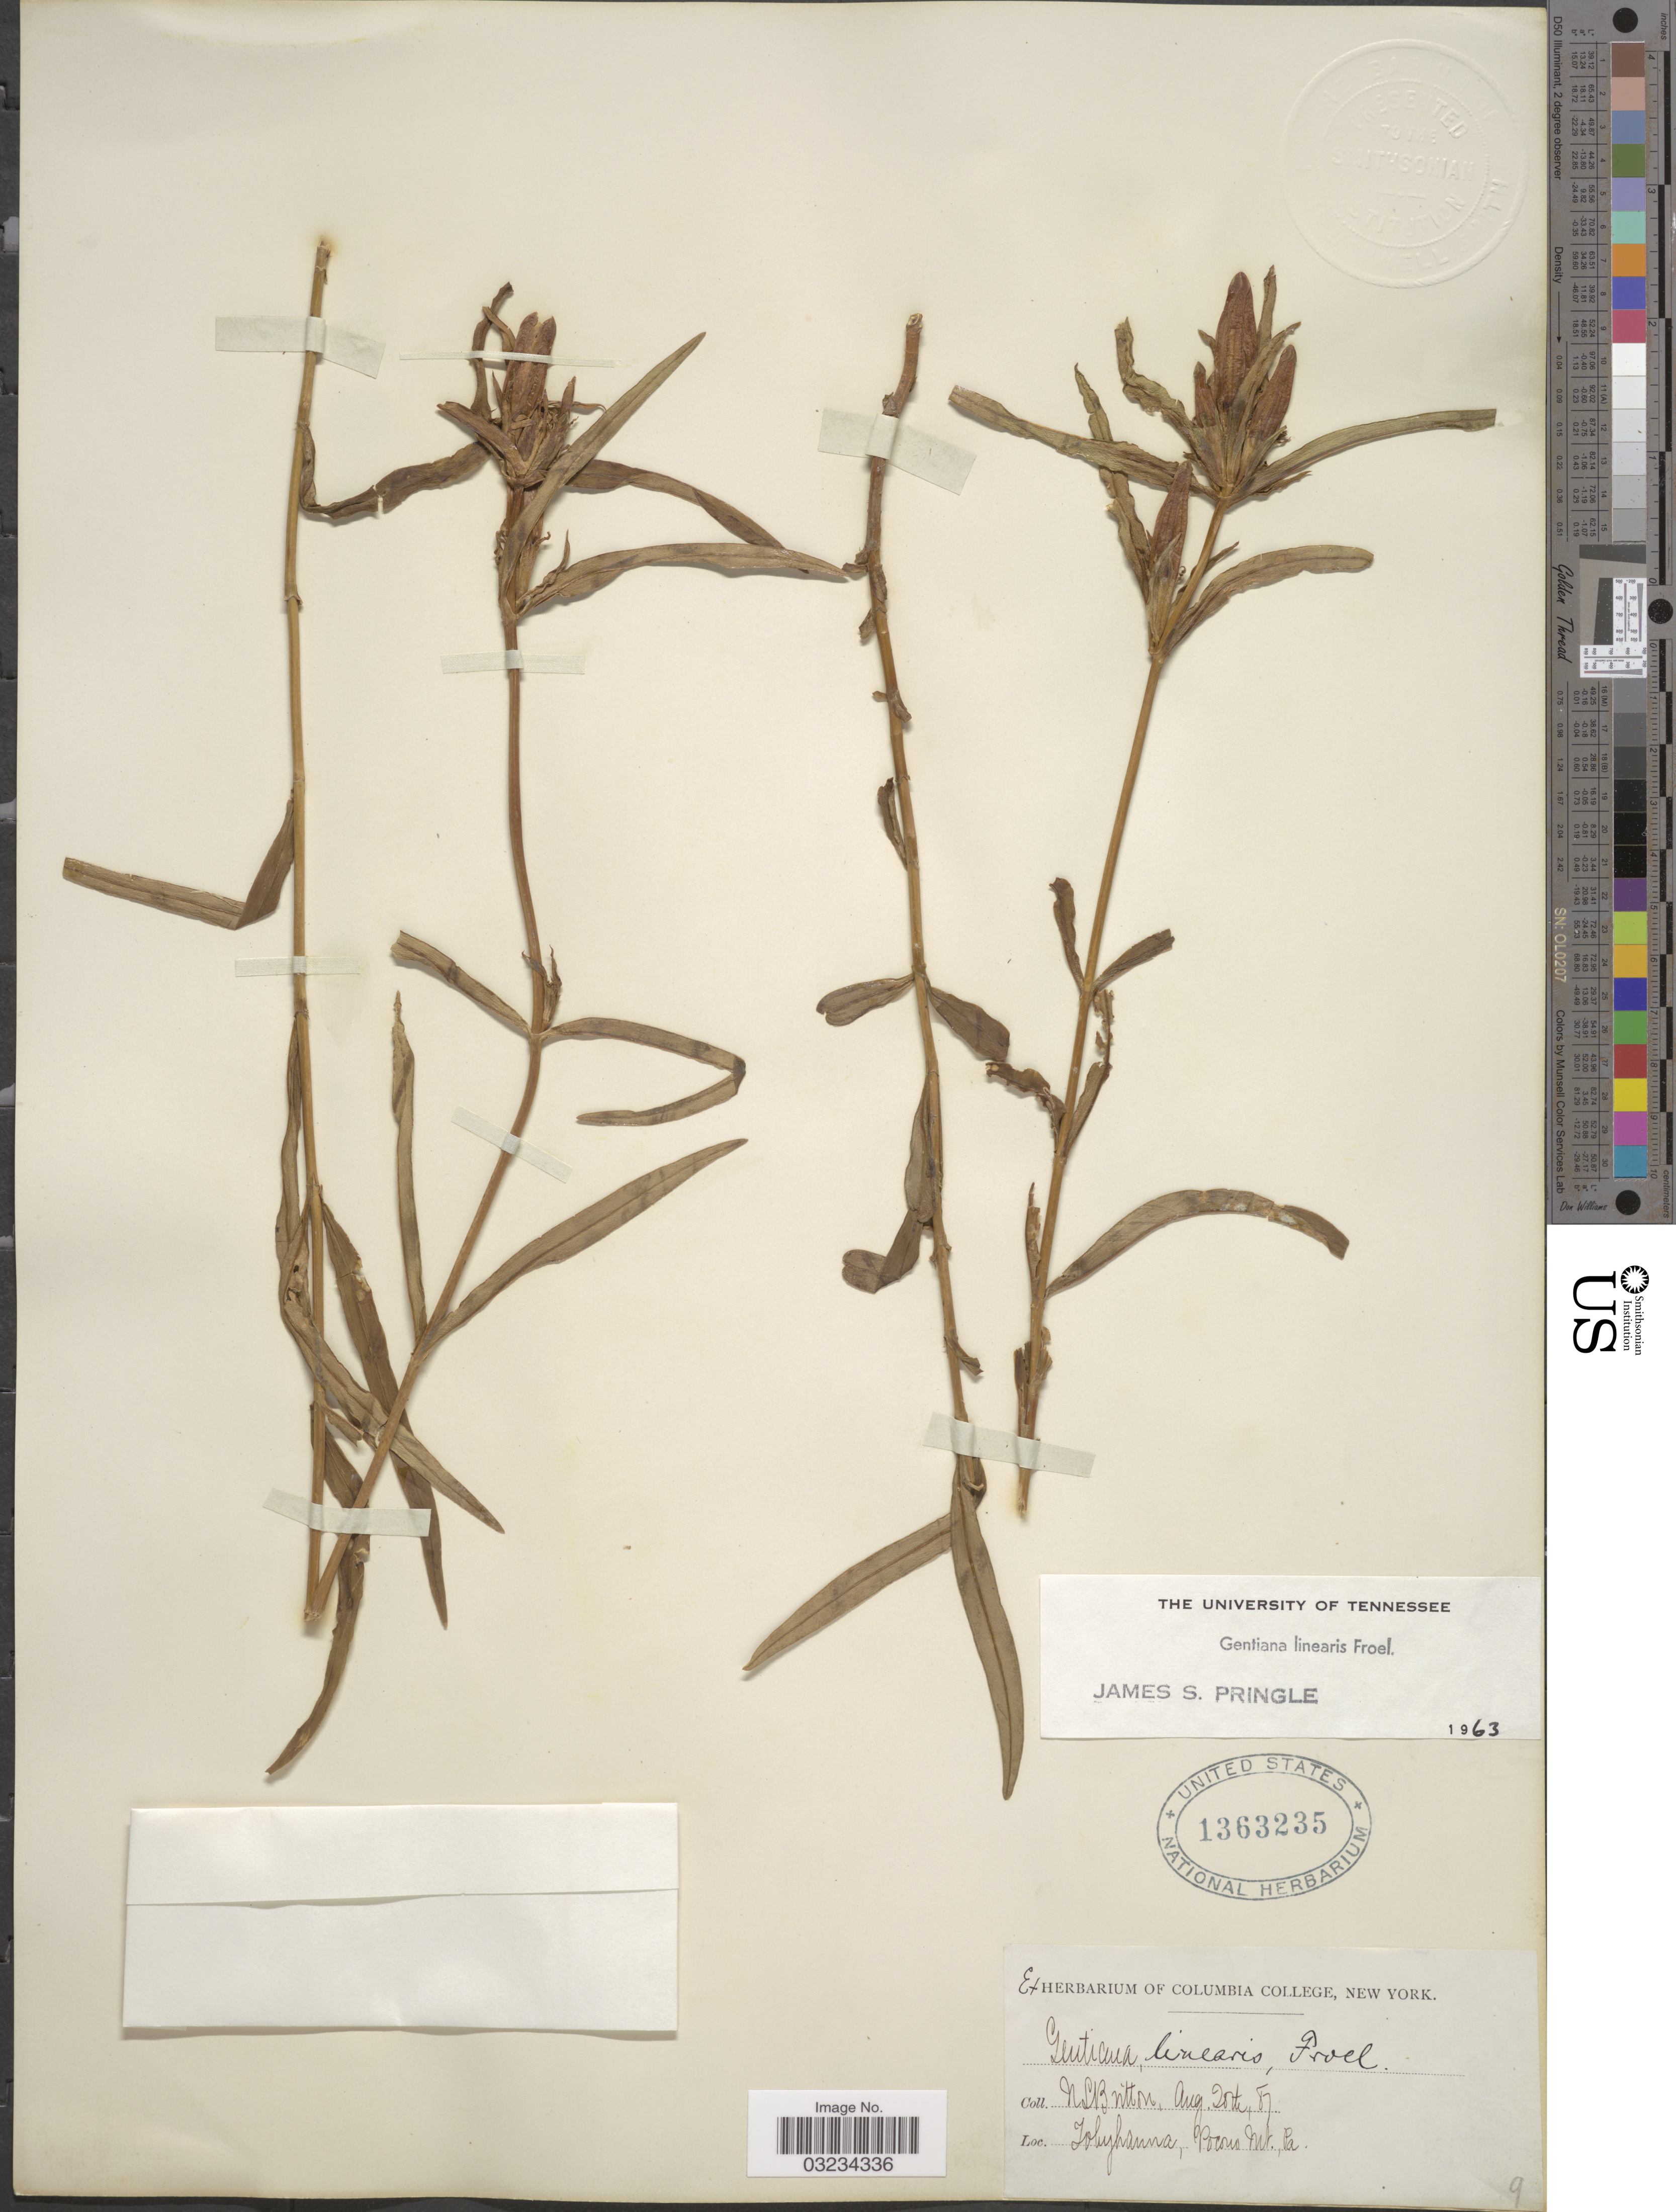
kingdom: Plantae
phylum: Tracheophyta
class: Magnoliopsida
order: Gentianales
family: Gentianaceae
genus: Gentiana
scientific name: Gentiana linearis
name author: Froel.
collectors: N. Britton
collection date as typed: Transcribed d/m/y: 20/8/87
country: United States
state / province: Pennsylvania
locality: Tobyhanna, Pocono Mt.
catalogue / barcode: US 1363235